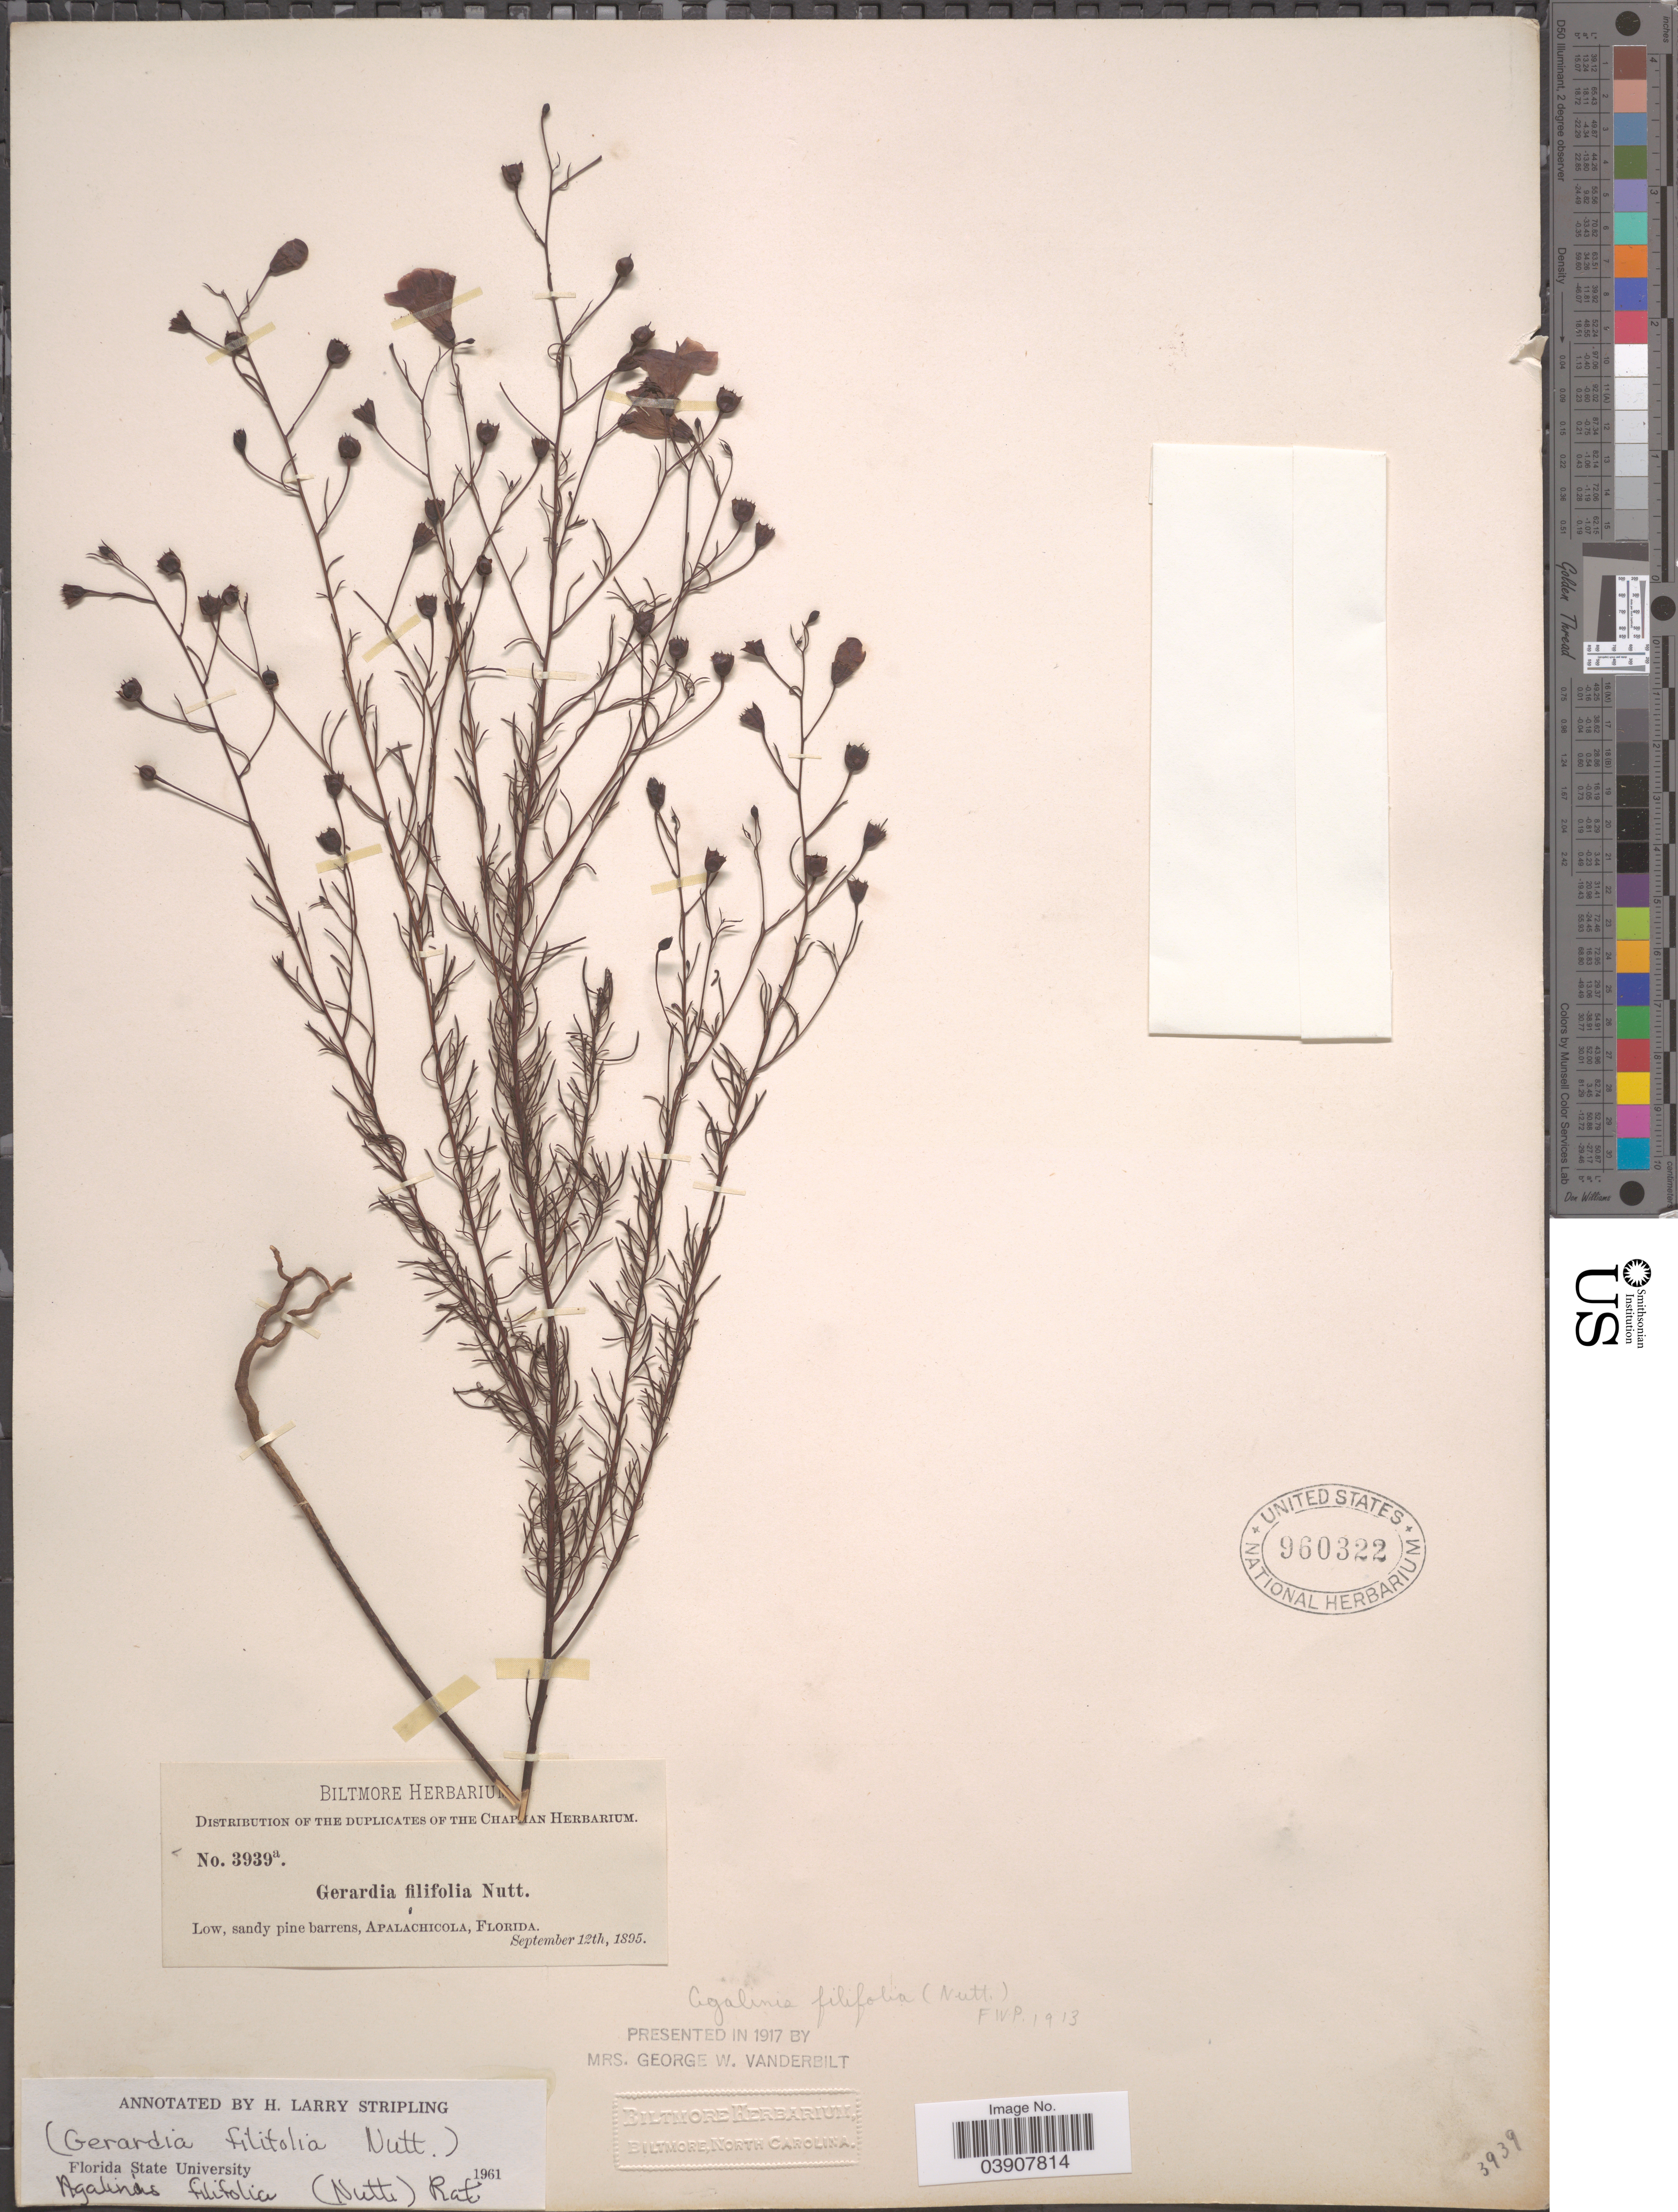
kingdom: Plantae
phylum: Tracheophyta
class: Magnoliopsida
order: Lamiales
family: Orobanchaceae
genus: Agalinis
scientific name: Agalinis filifolia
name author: Raf.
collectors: ex herb. Biltmore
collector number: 3939a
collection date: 1895-09-12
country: United States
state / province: Florida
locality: Apalachicola.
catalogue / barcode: US 960322